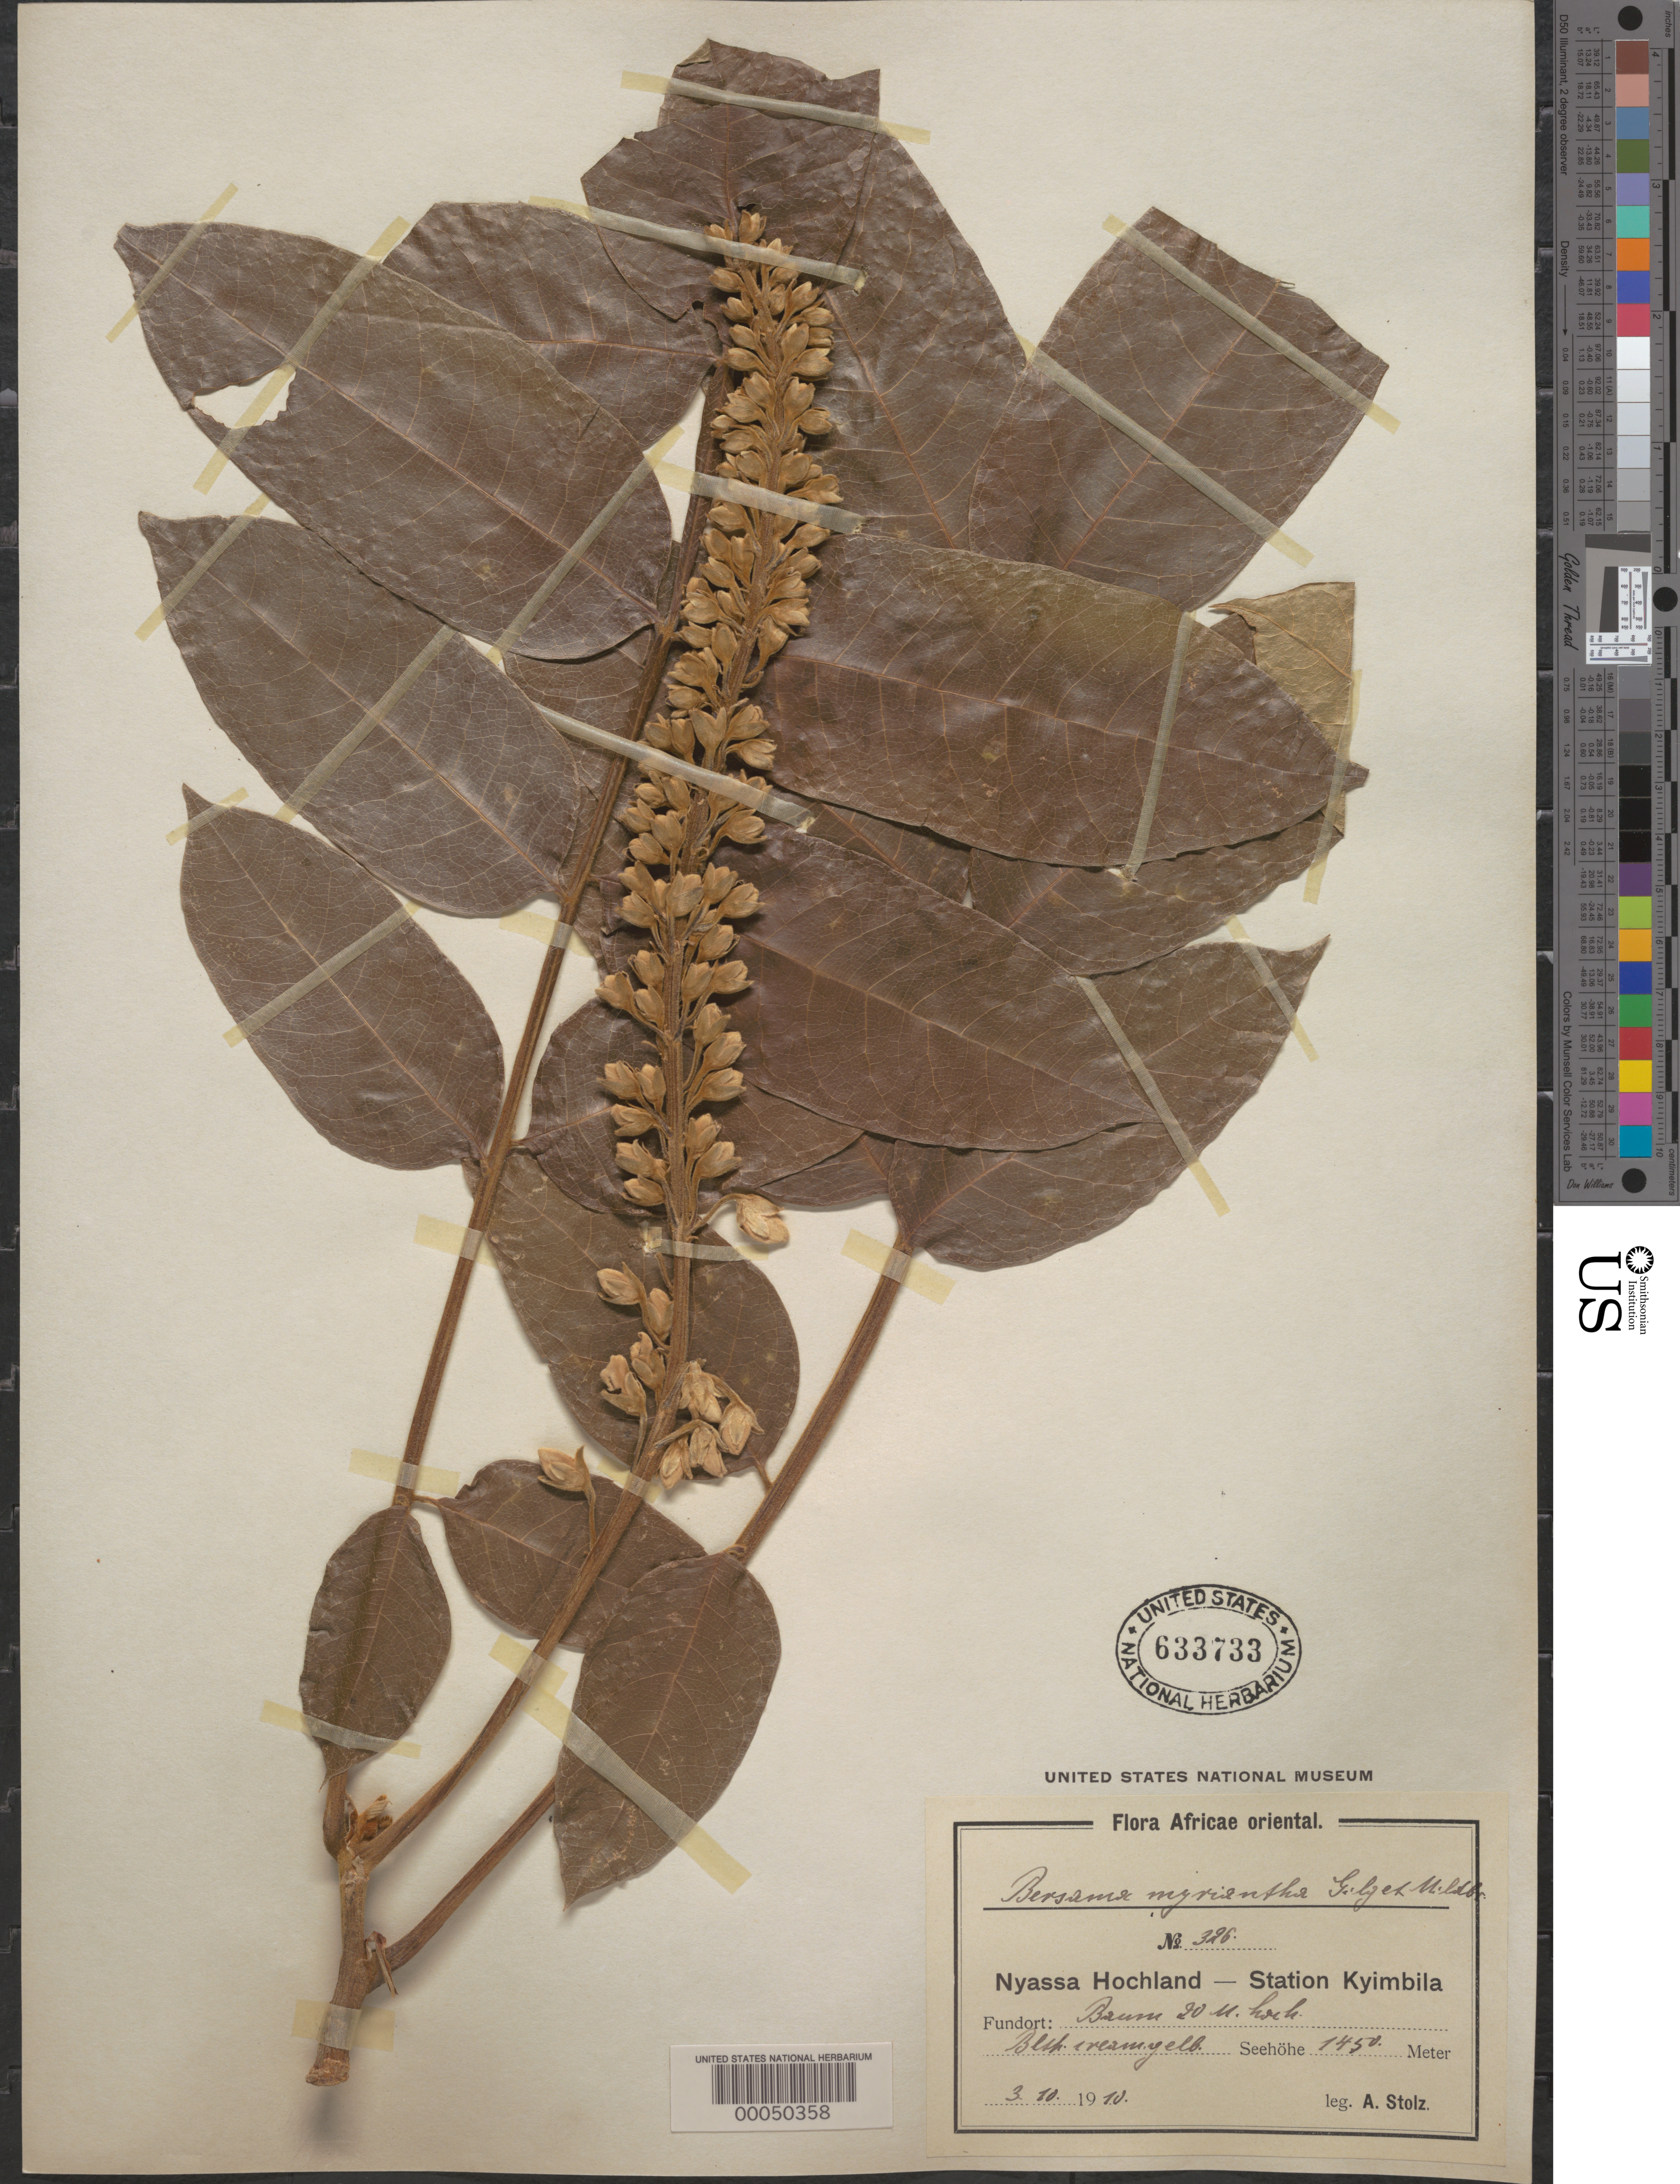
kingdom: Plantae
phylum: Tracheophyta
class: Magnoliopsida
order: Geraniales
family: Melianthaceae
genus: Bersama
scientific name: Bersama myriantha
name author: Gilg & Brehmer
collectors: A. Stolz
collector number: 326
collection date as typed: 03 -- 1910 or 10 -- 1910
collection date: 1910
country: Tanzania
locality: Niassa, Station kyimbila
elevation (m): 1450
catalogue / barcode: US 633733